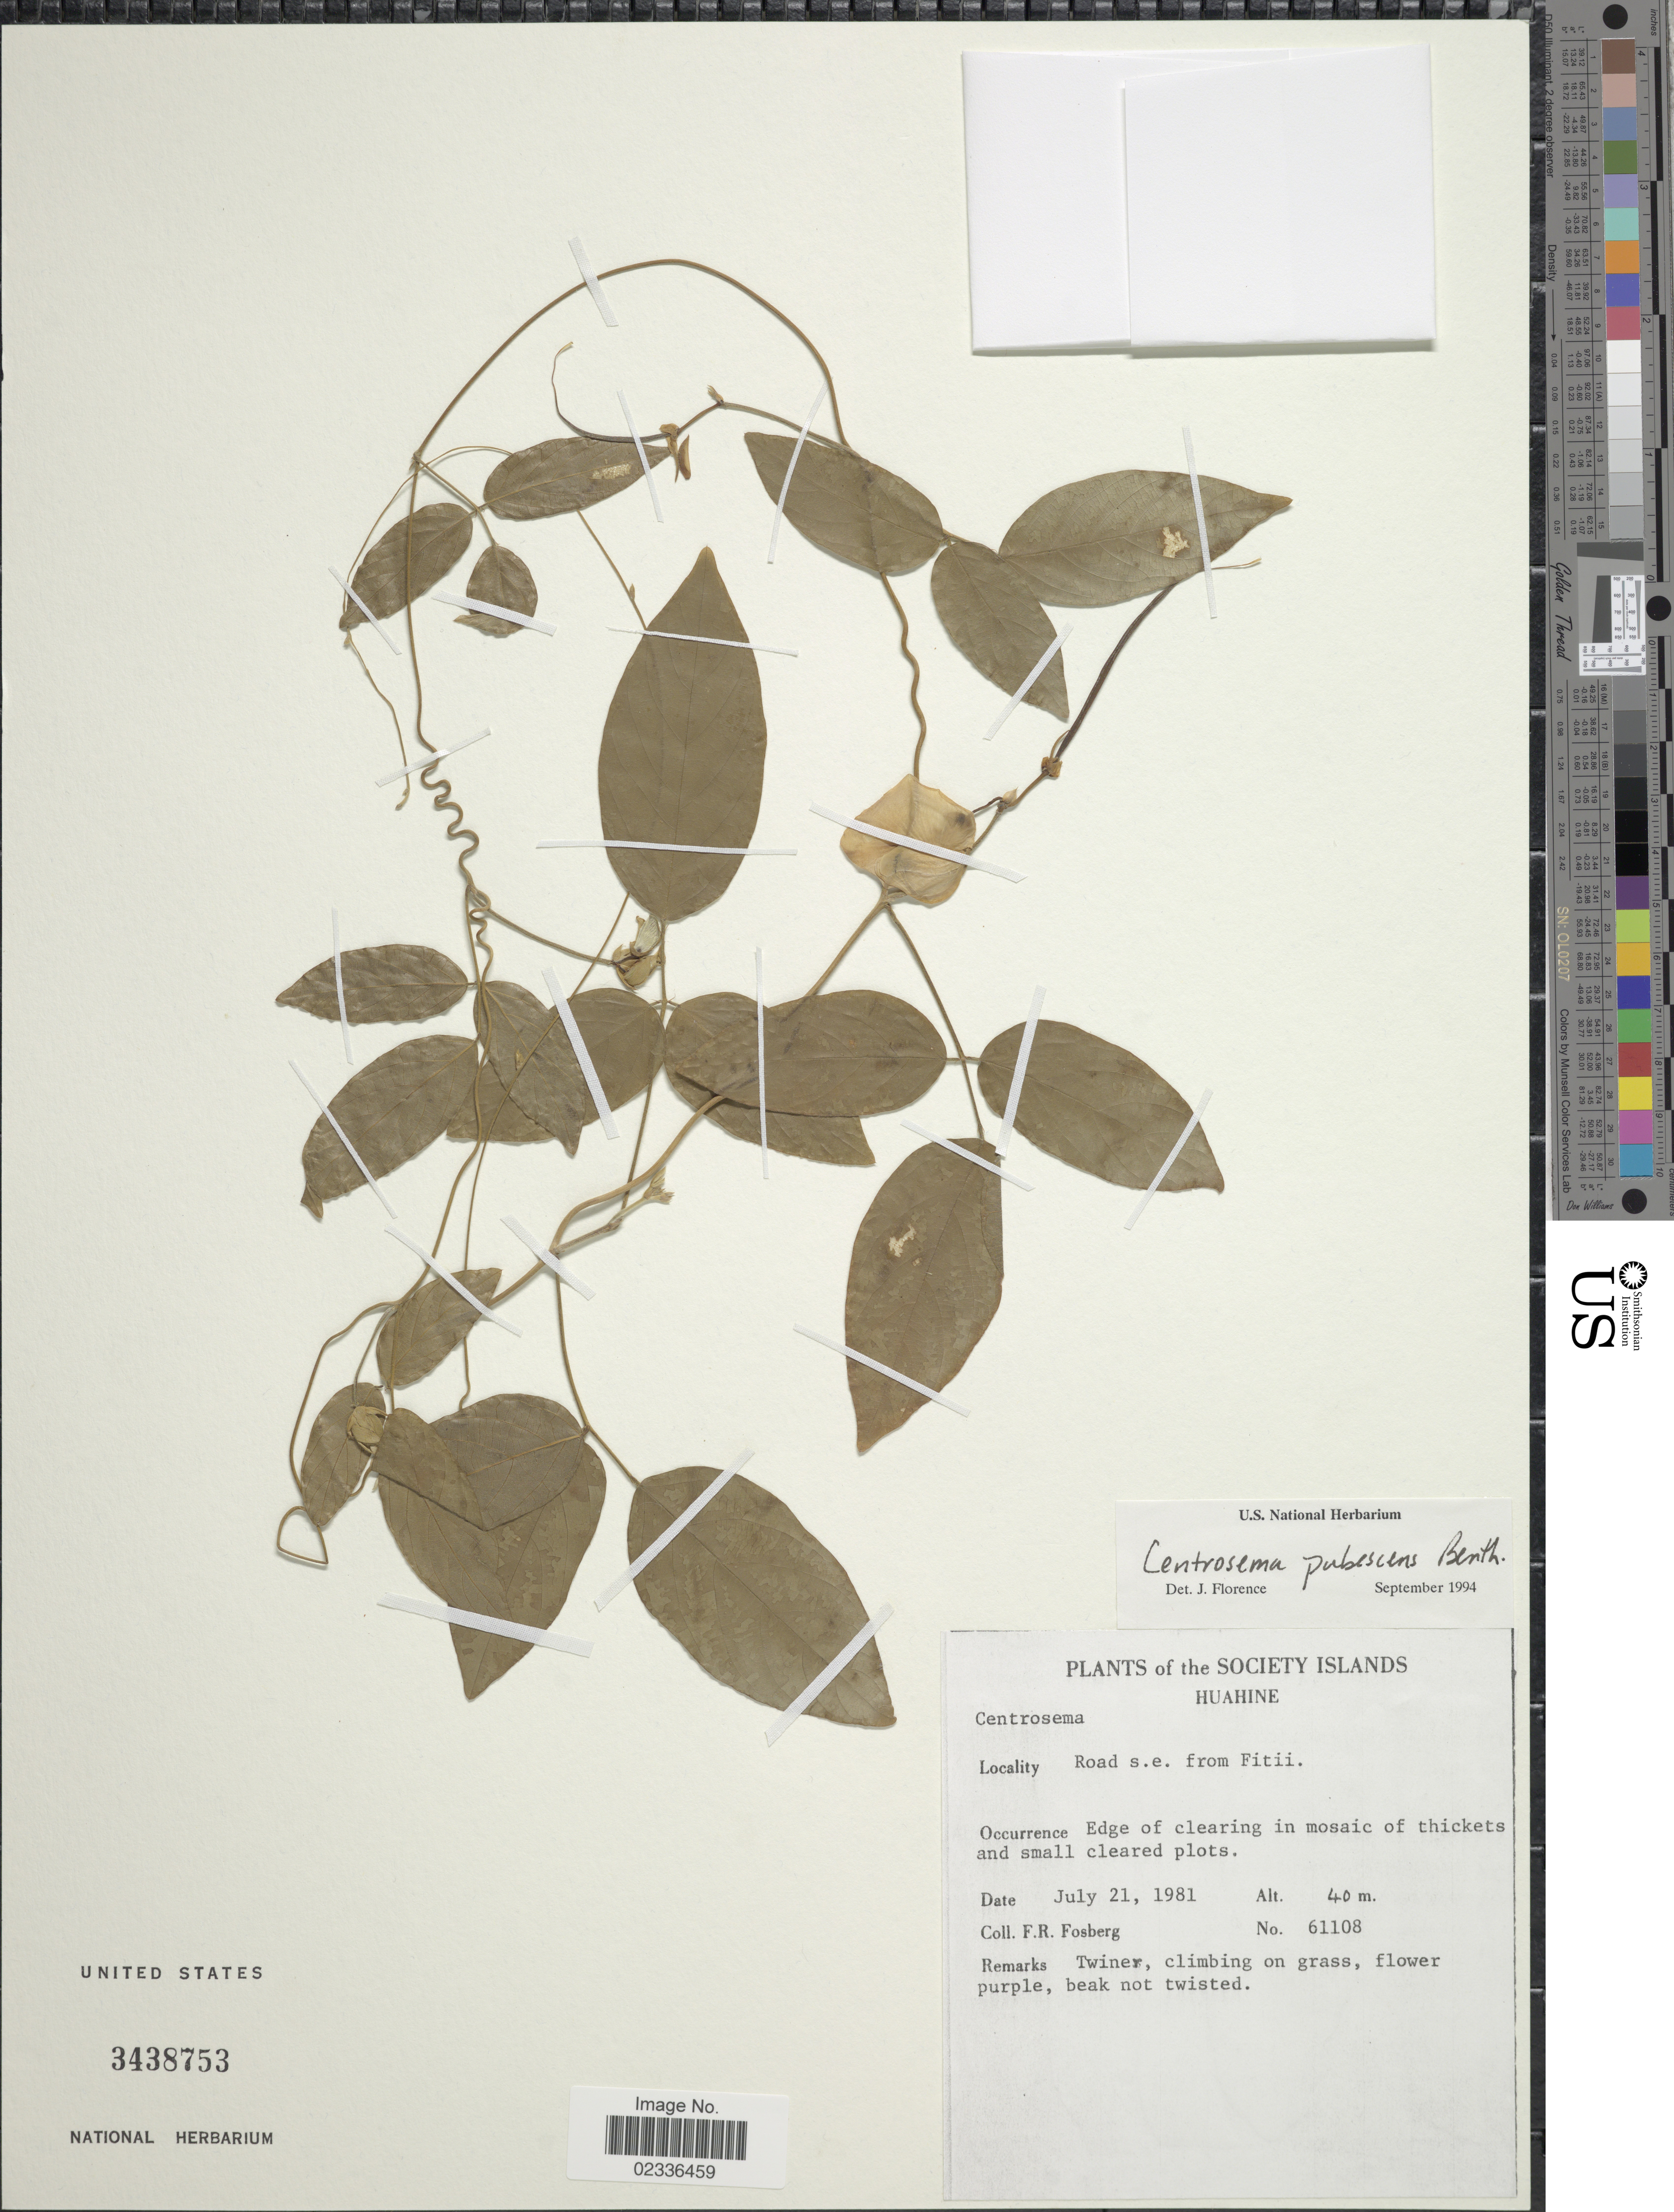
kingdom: Plantae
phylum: Tracheophyta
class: Magnoliopsida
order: Fabales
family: Fabaceae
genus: Centrosema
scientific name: Centrosema pubescens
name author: Benth.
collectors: F. R. Fosberg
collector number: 61108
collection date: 1981-07-21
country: French Polynesia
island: Huahine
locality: Society Islands, Huahine, road s.e. from Fitii, edge of clearing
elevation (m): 40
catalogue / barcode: US 3438753